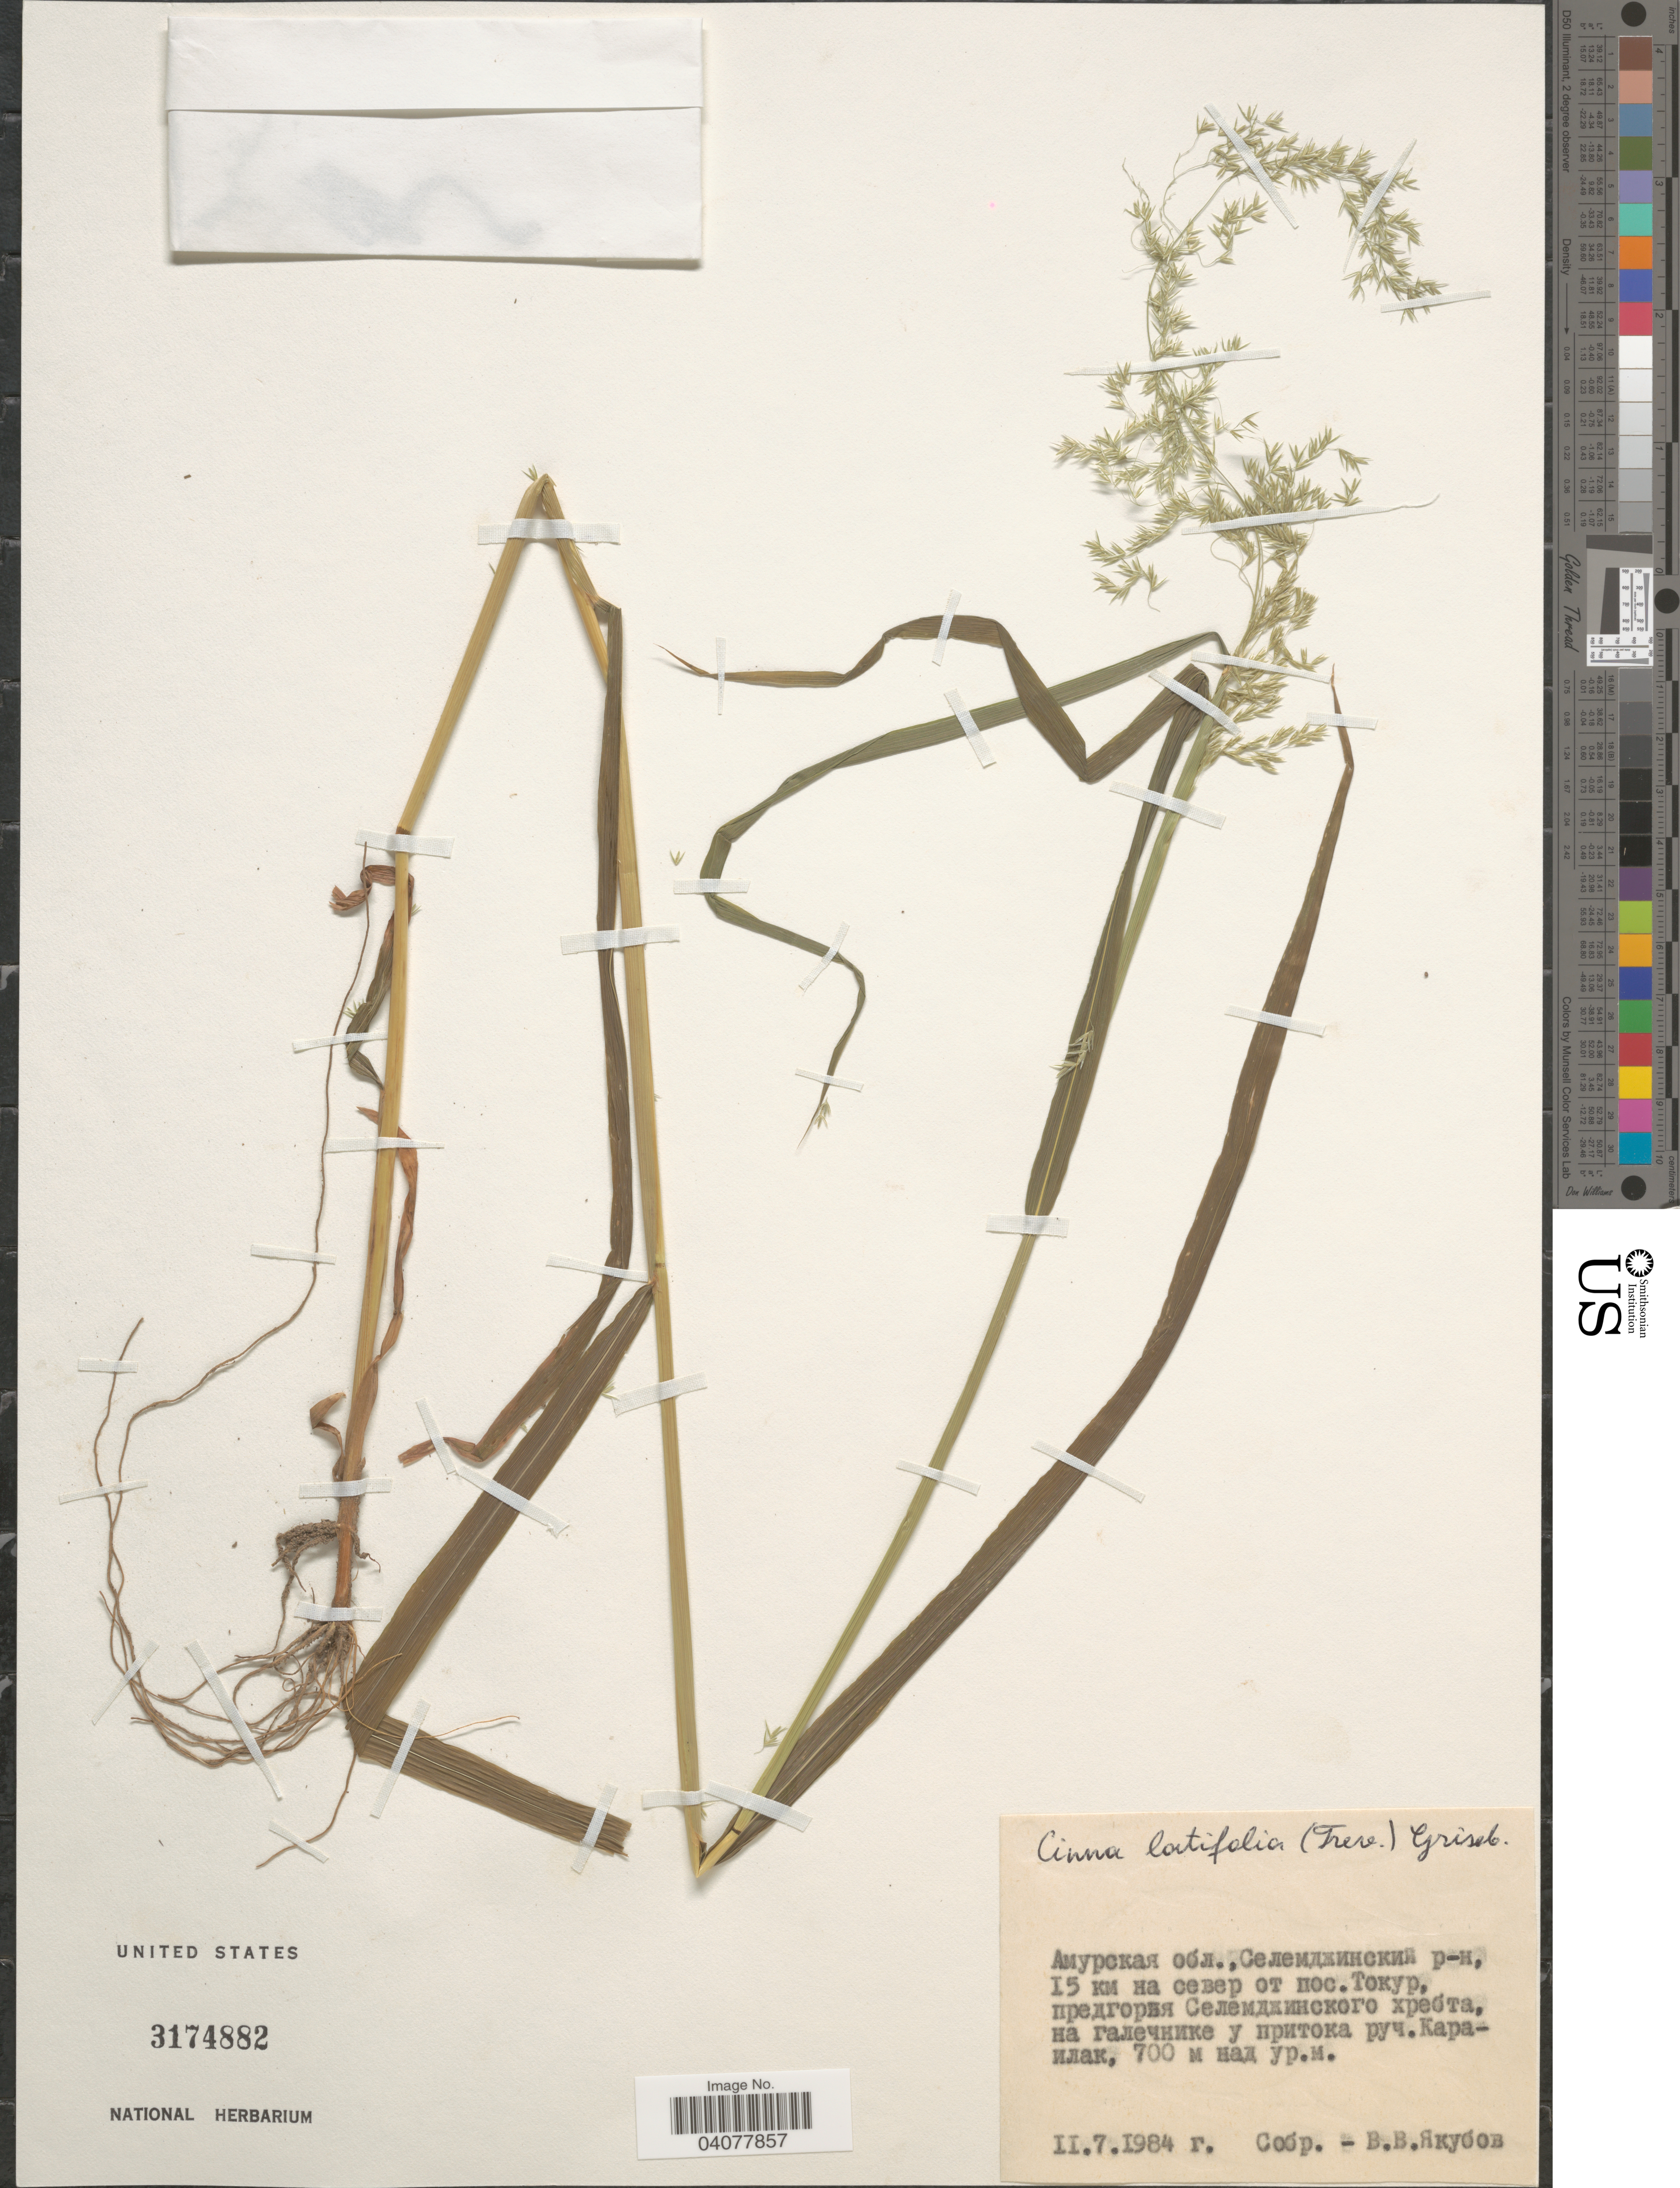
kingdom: Plantae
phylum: Tracheophyta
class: Liliopsida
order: Poales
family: Poaceae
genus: Cinna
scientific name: Cinna latifolia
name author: (Trevir. ex Goeppert) Griseb.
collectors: V. Yakubov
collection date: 1984-07-11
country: Russian Federation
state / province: Amur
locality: District Selemdzhinskiy, 15 km N of Tokur.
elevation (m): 700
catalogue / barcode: US 3174882